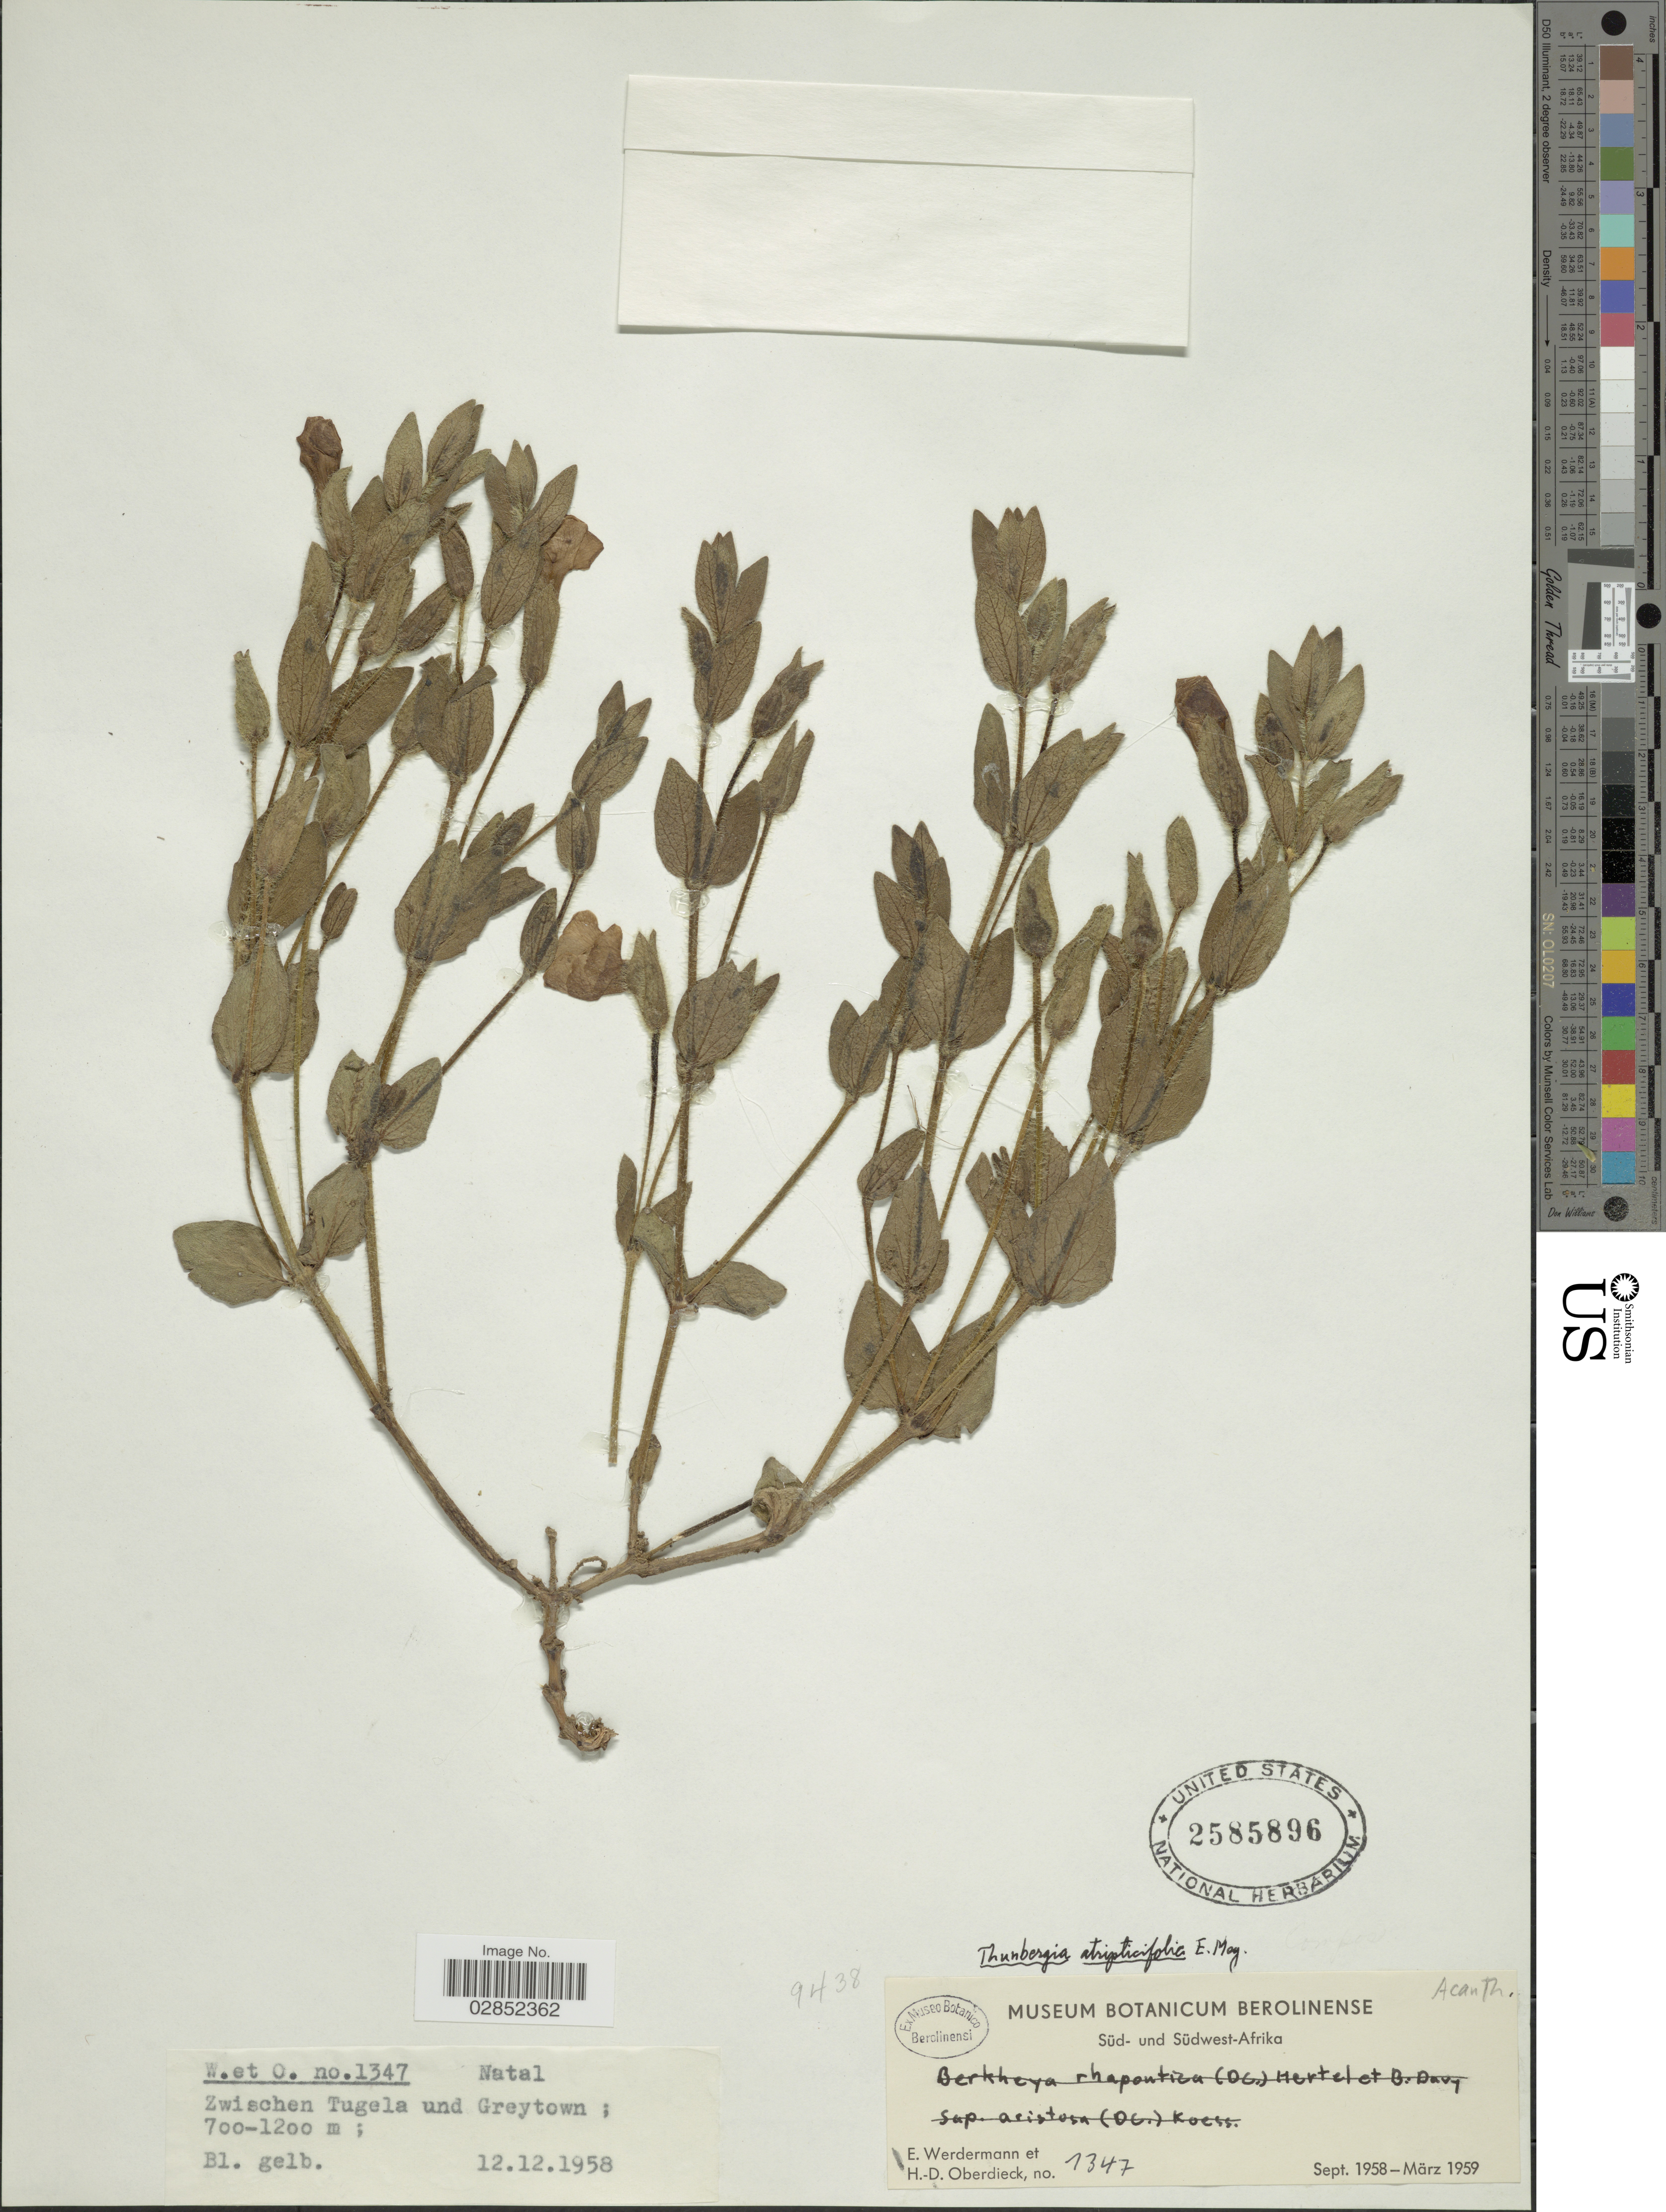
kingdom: Plantae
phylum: Tracheophyta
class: Magnoliopsida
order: Lamiales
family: Acanthaceae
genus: Thunbergia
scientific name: Thunbergia atriplicifolia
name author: E. Mey. ex Nees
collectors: E. Werdermann & H. Oberdieck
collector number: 1347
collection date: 1958-09/1959-03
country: South Africa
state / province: KwaZulu-Natal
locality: Süd- und Südwest-Afrika, Natal, Zwischen Tugela und Greytown.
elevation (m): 700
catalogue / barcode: US 2585896